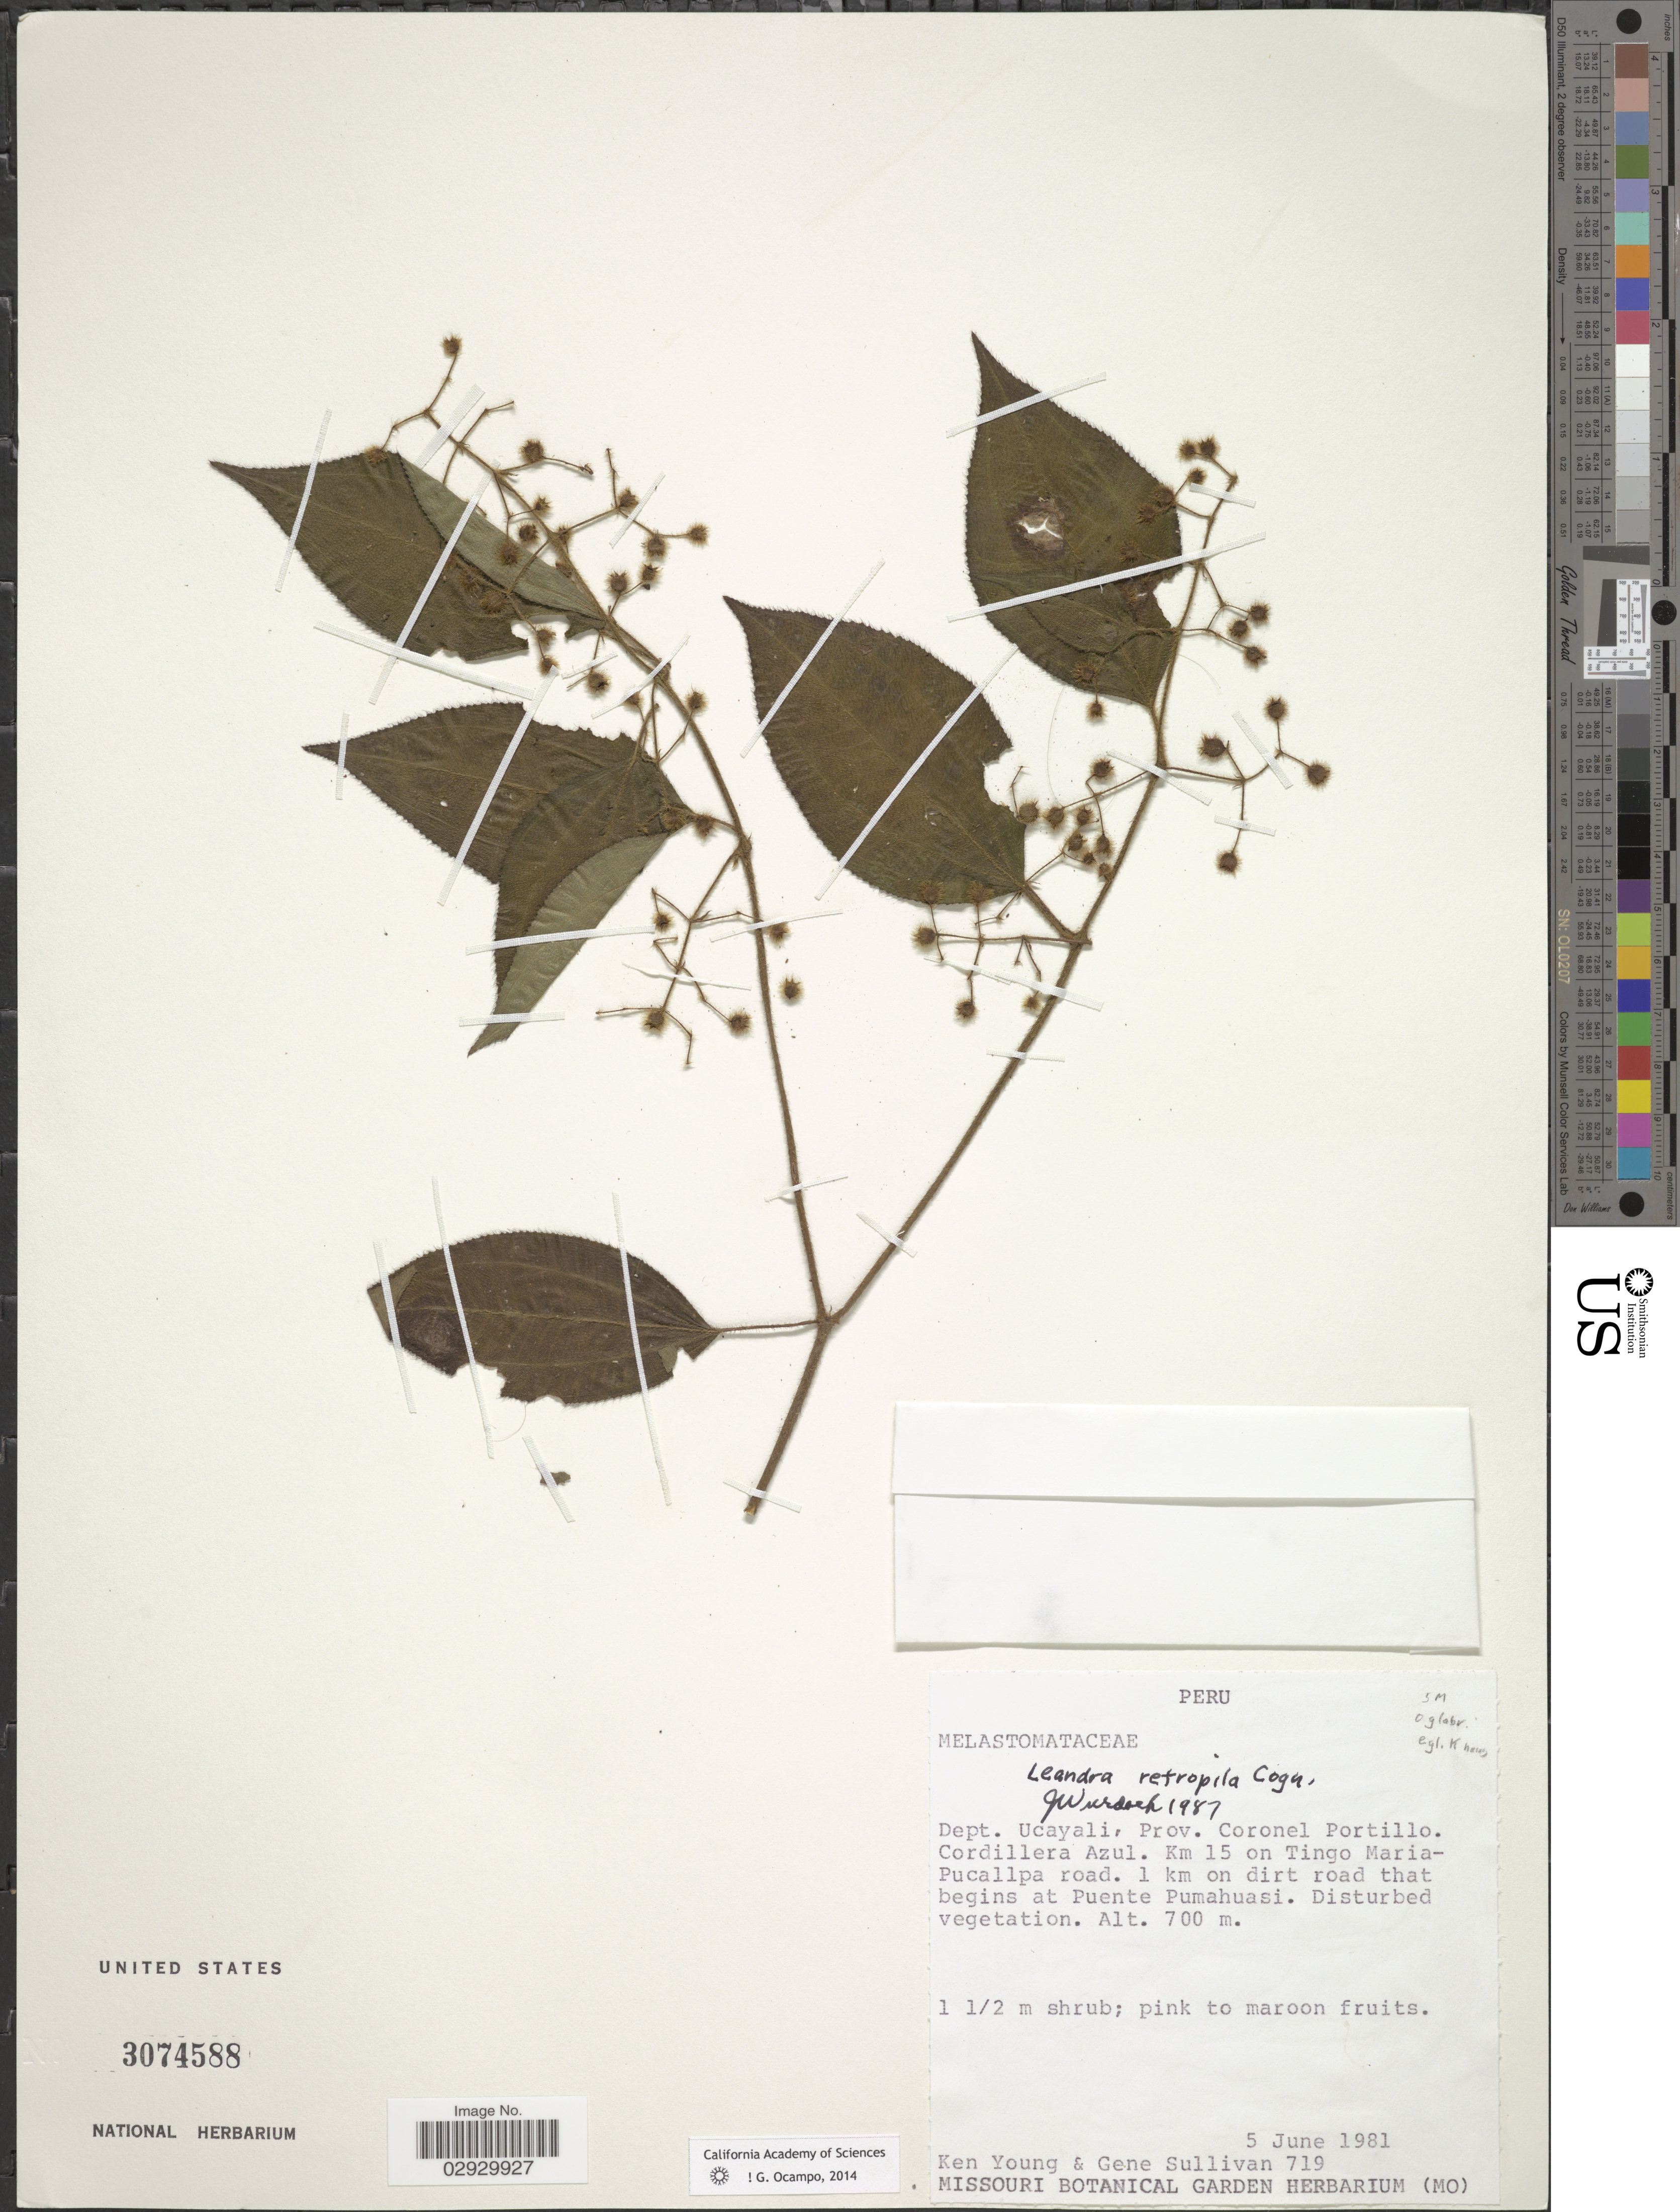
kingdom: Plantae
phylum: Tracheophyta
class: Magnoliopsida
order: Myrtales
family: Melastomataceae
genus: Leandra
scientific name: Leandra retropila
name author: Cogn.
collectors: K. Young & G. Sullivan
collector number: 719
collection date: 1981-06-05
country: Peru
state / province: Ucayali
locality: Dept. Ucayali, Prov. Coronel Portillo. Cordillera Azul. Km 15 on Tingo Maria-Pucallpa road. 1 km on dirt road that begins at Puente Pumahuasi.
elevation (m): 700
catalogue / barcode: US 3074588